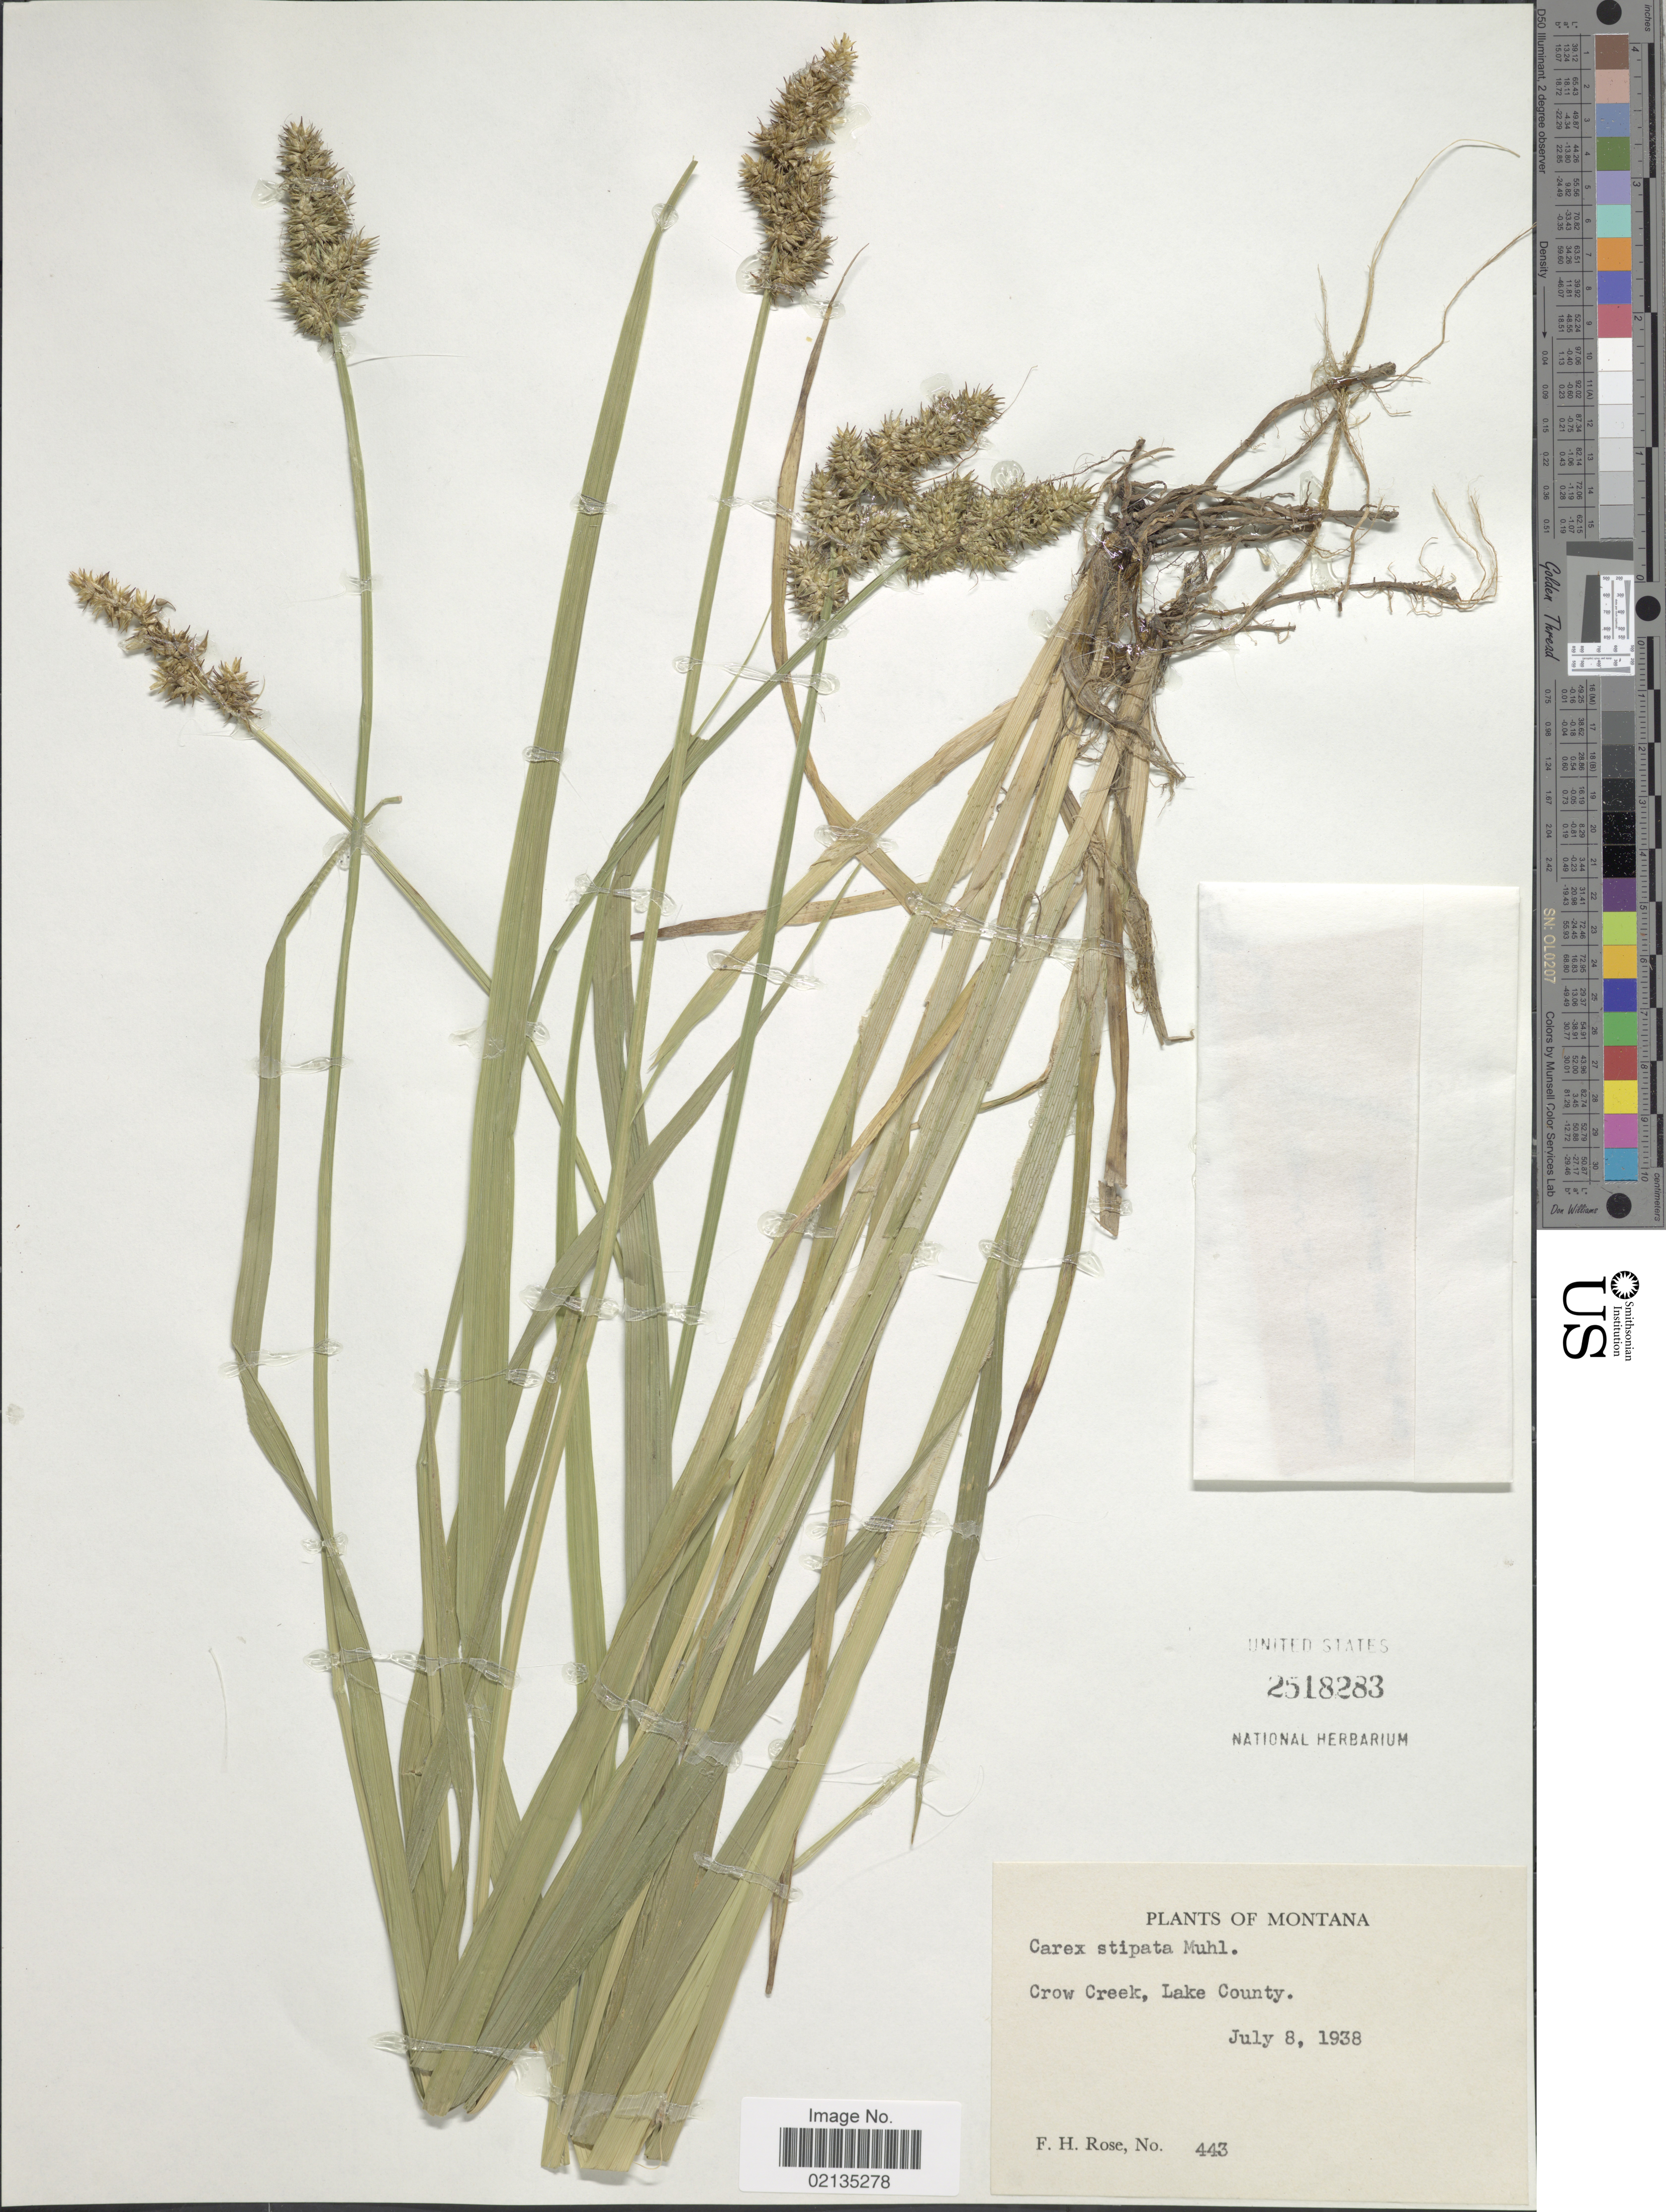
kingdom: Plantae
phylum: Tracheophyta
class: Liliopsida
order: Poales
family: Cyperaceae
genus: Carex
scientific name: Carex stipata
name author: Muhl. ex Willd.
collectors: F. H. Rose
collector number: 443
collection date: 1938-07-08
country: United States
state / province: Montana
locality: Montana, Crow Creek, Lake County.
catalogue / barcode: US 2518283